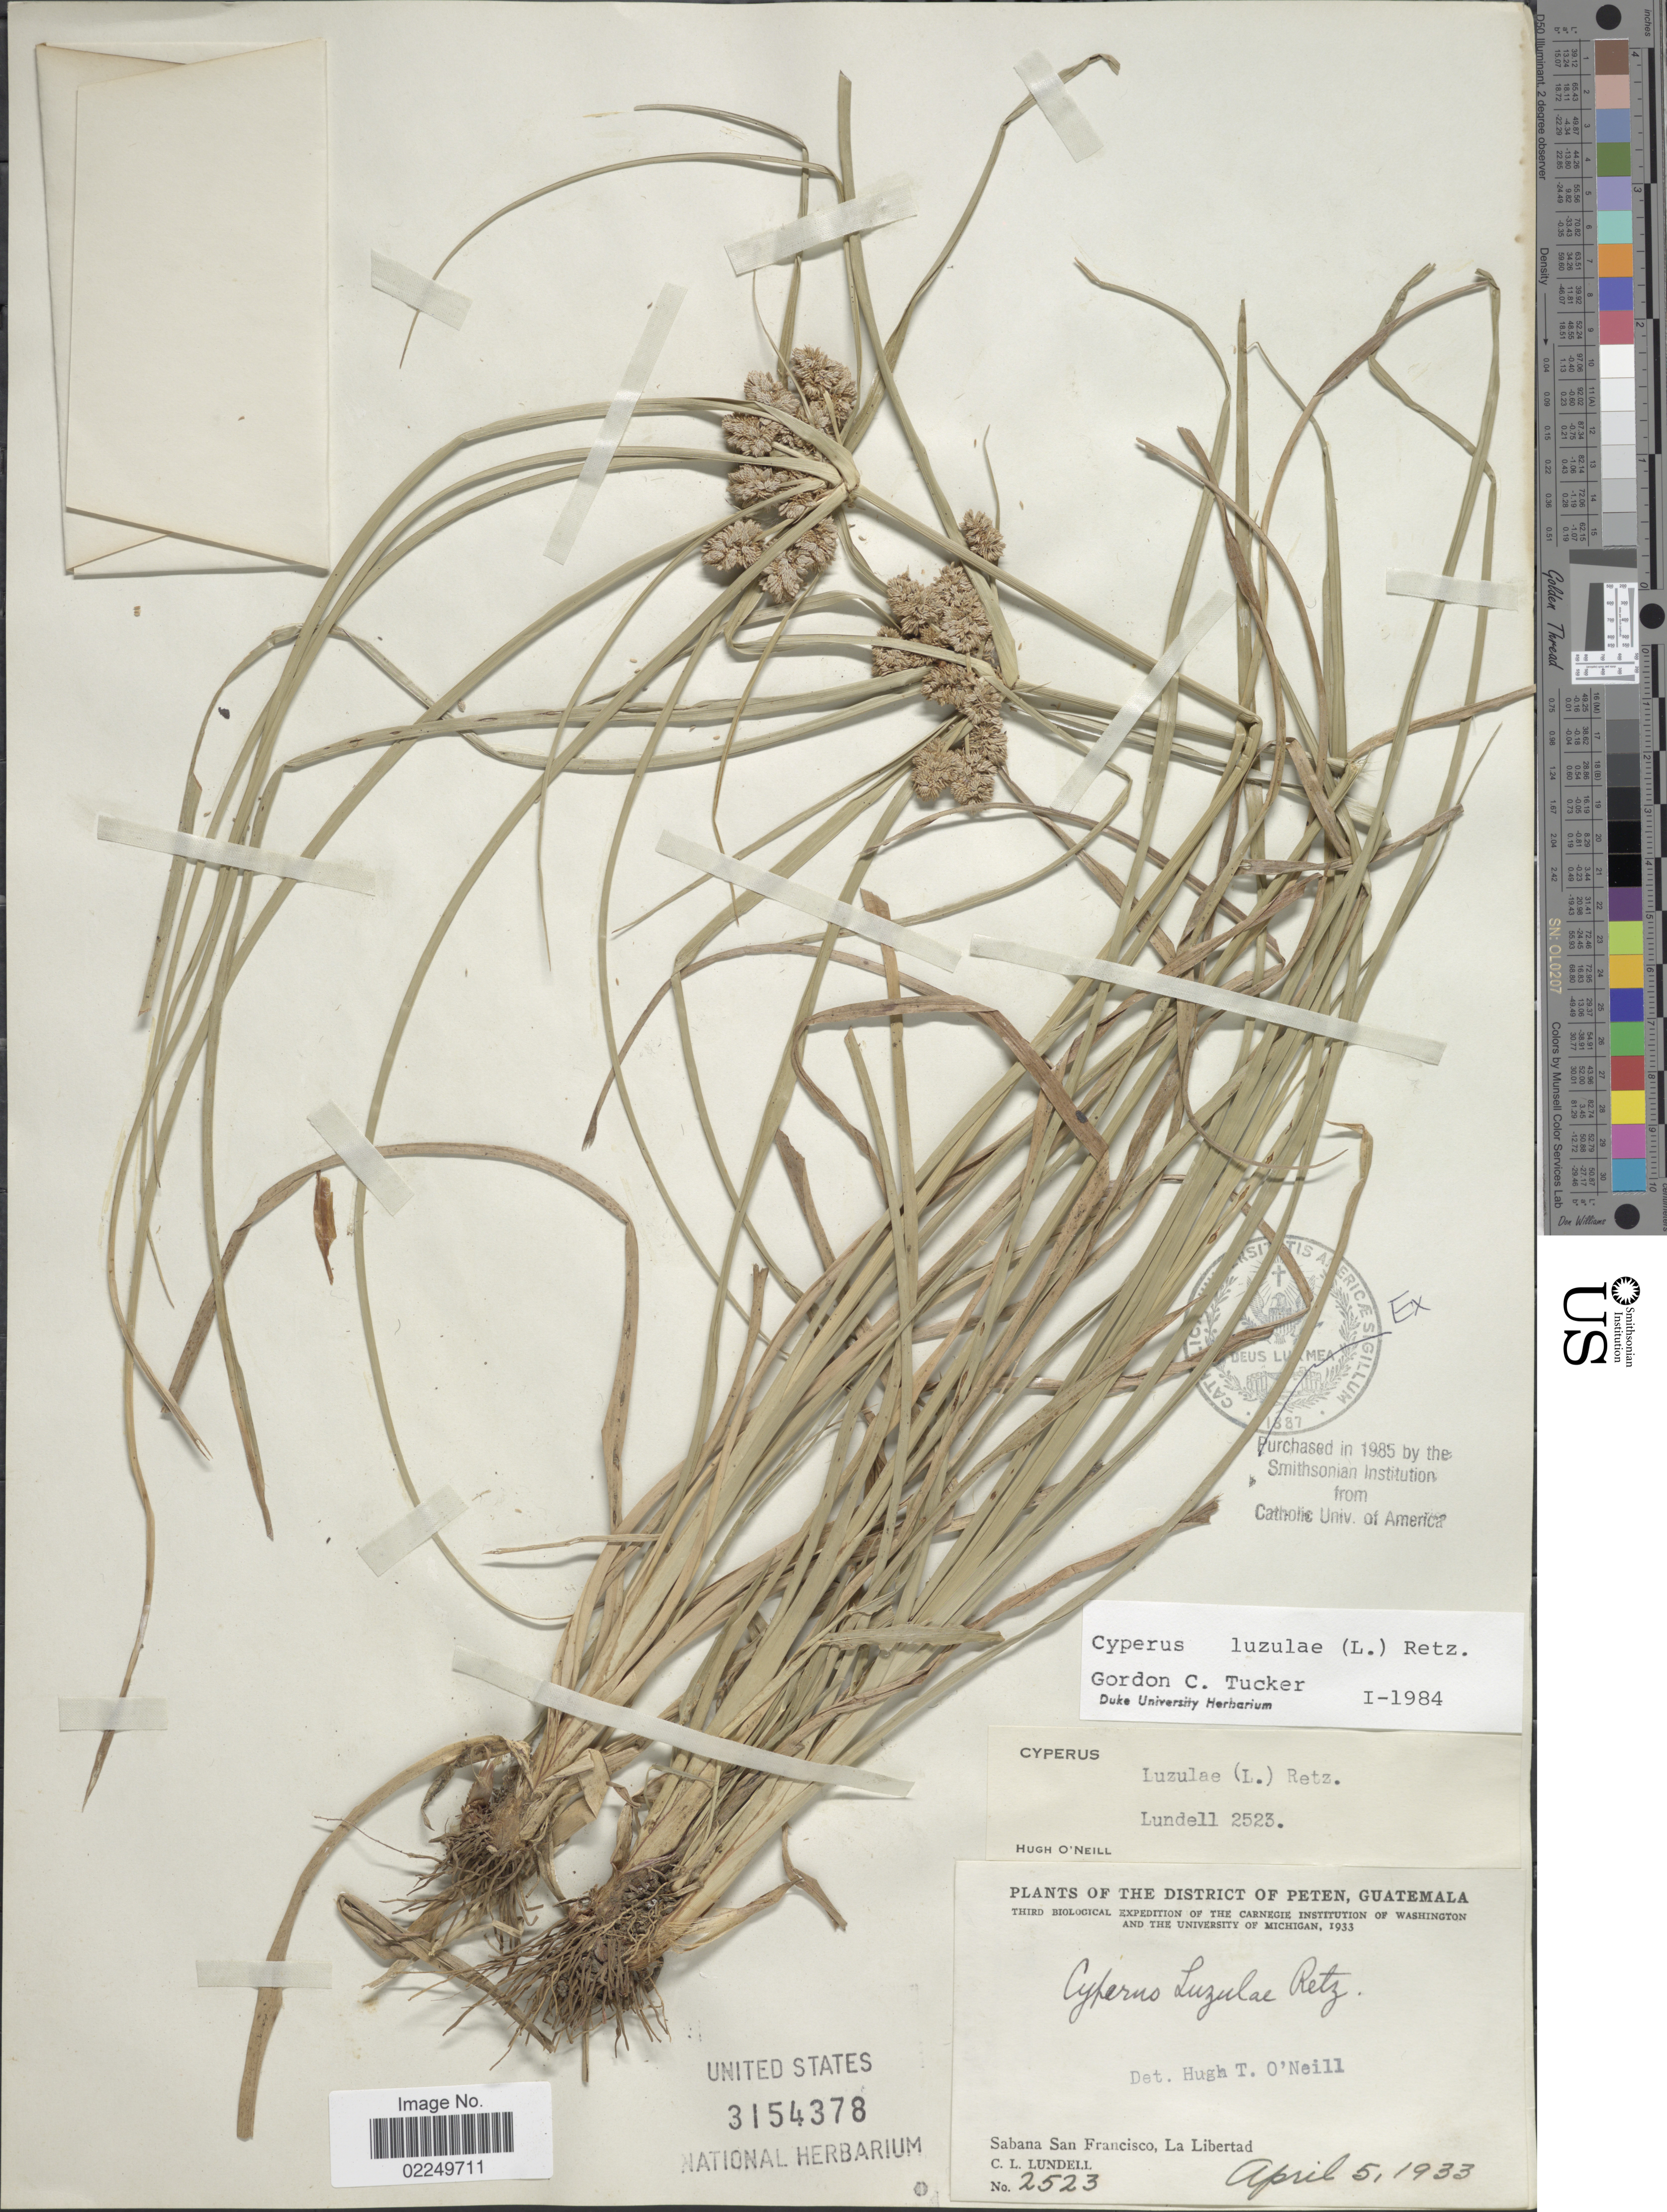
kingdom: Plantae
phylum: Tracheophyta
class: Liliopsida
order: Poales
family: Cyperaceae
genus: Cyperus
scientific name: Cyperus luzulae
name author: (L.) Rottb. ex Retz.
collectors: C. L. Lundell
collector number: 2523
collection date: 1933-04-05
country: Guatemala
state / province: El Petén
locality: The District of Peten, Guatemala, Sabana San Francisco, La Libertad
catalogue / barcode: US 3154378